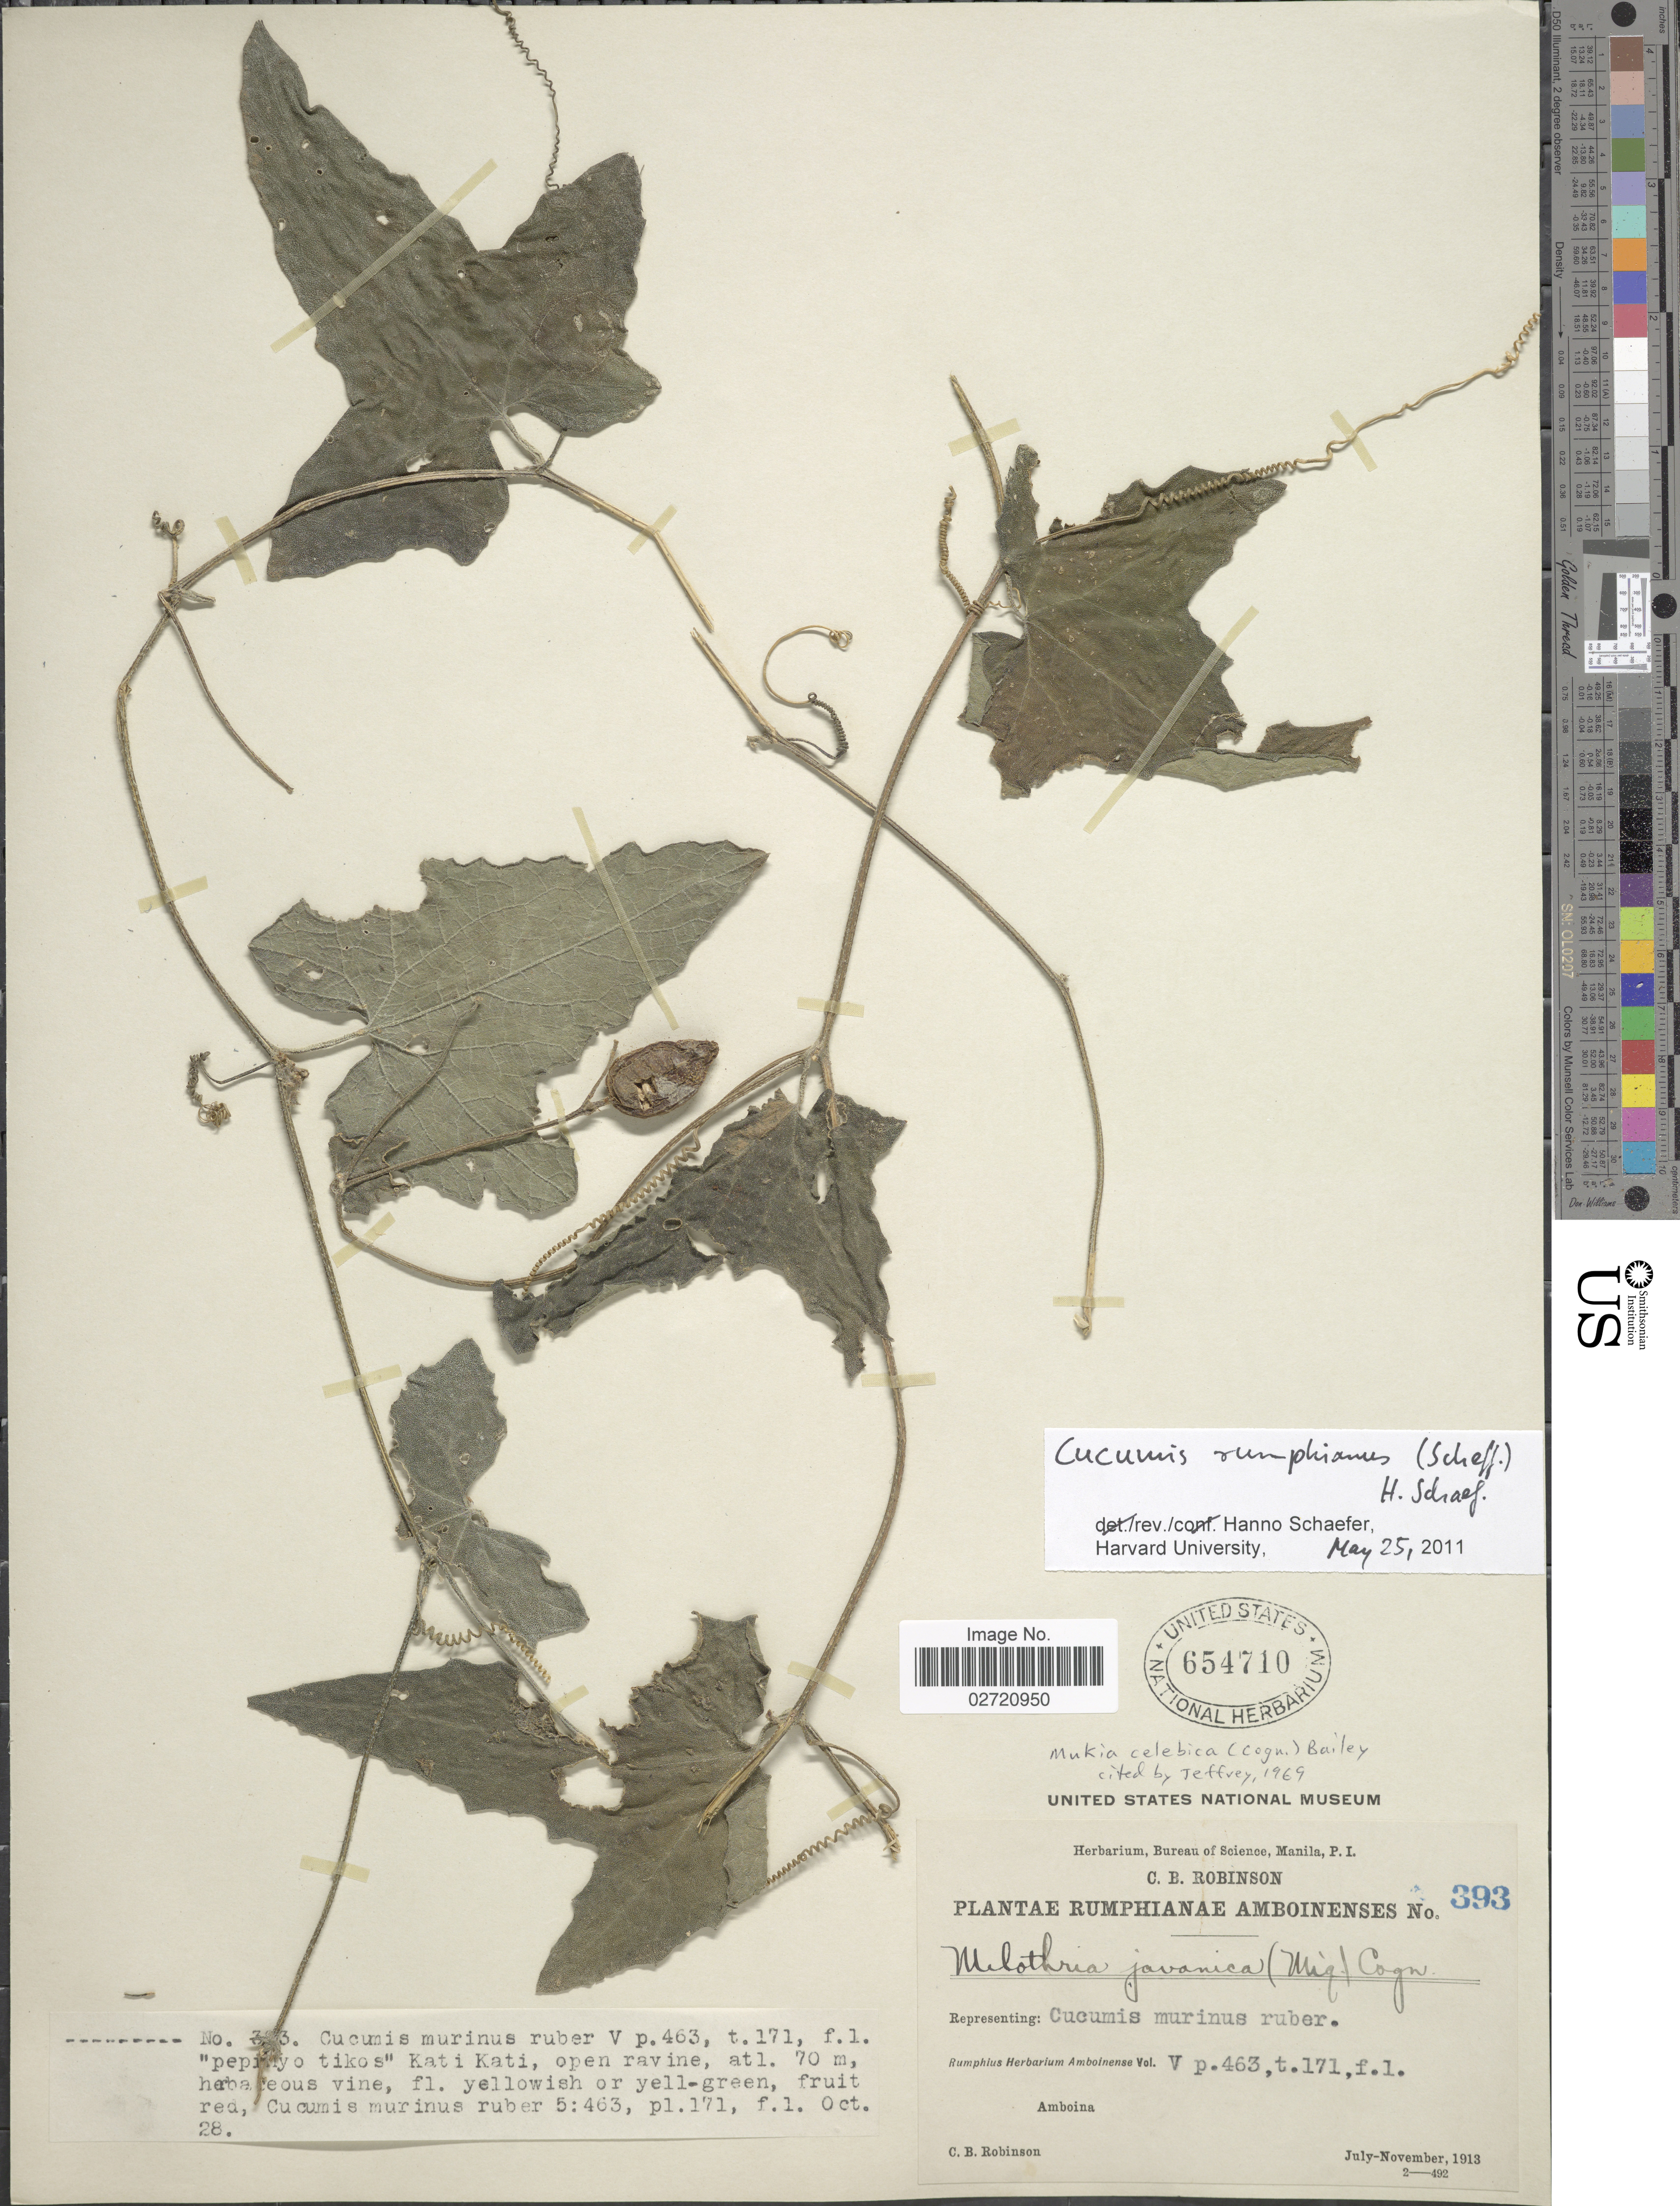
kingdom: Plantae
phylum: Tracheophyta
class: Magnoliopsida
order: Cucurbitales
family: Cucurbitaceae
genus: Cucumis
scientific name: Cucumis rumphianus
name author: (Scheff.) H. Schaef.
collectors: C. Robinson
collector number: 393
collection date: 1913-10-28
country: Indonesia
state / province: Maluku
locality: Amboina, Kati Kati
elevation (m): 70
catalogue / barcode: US 654710